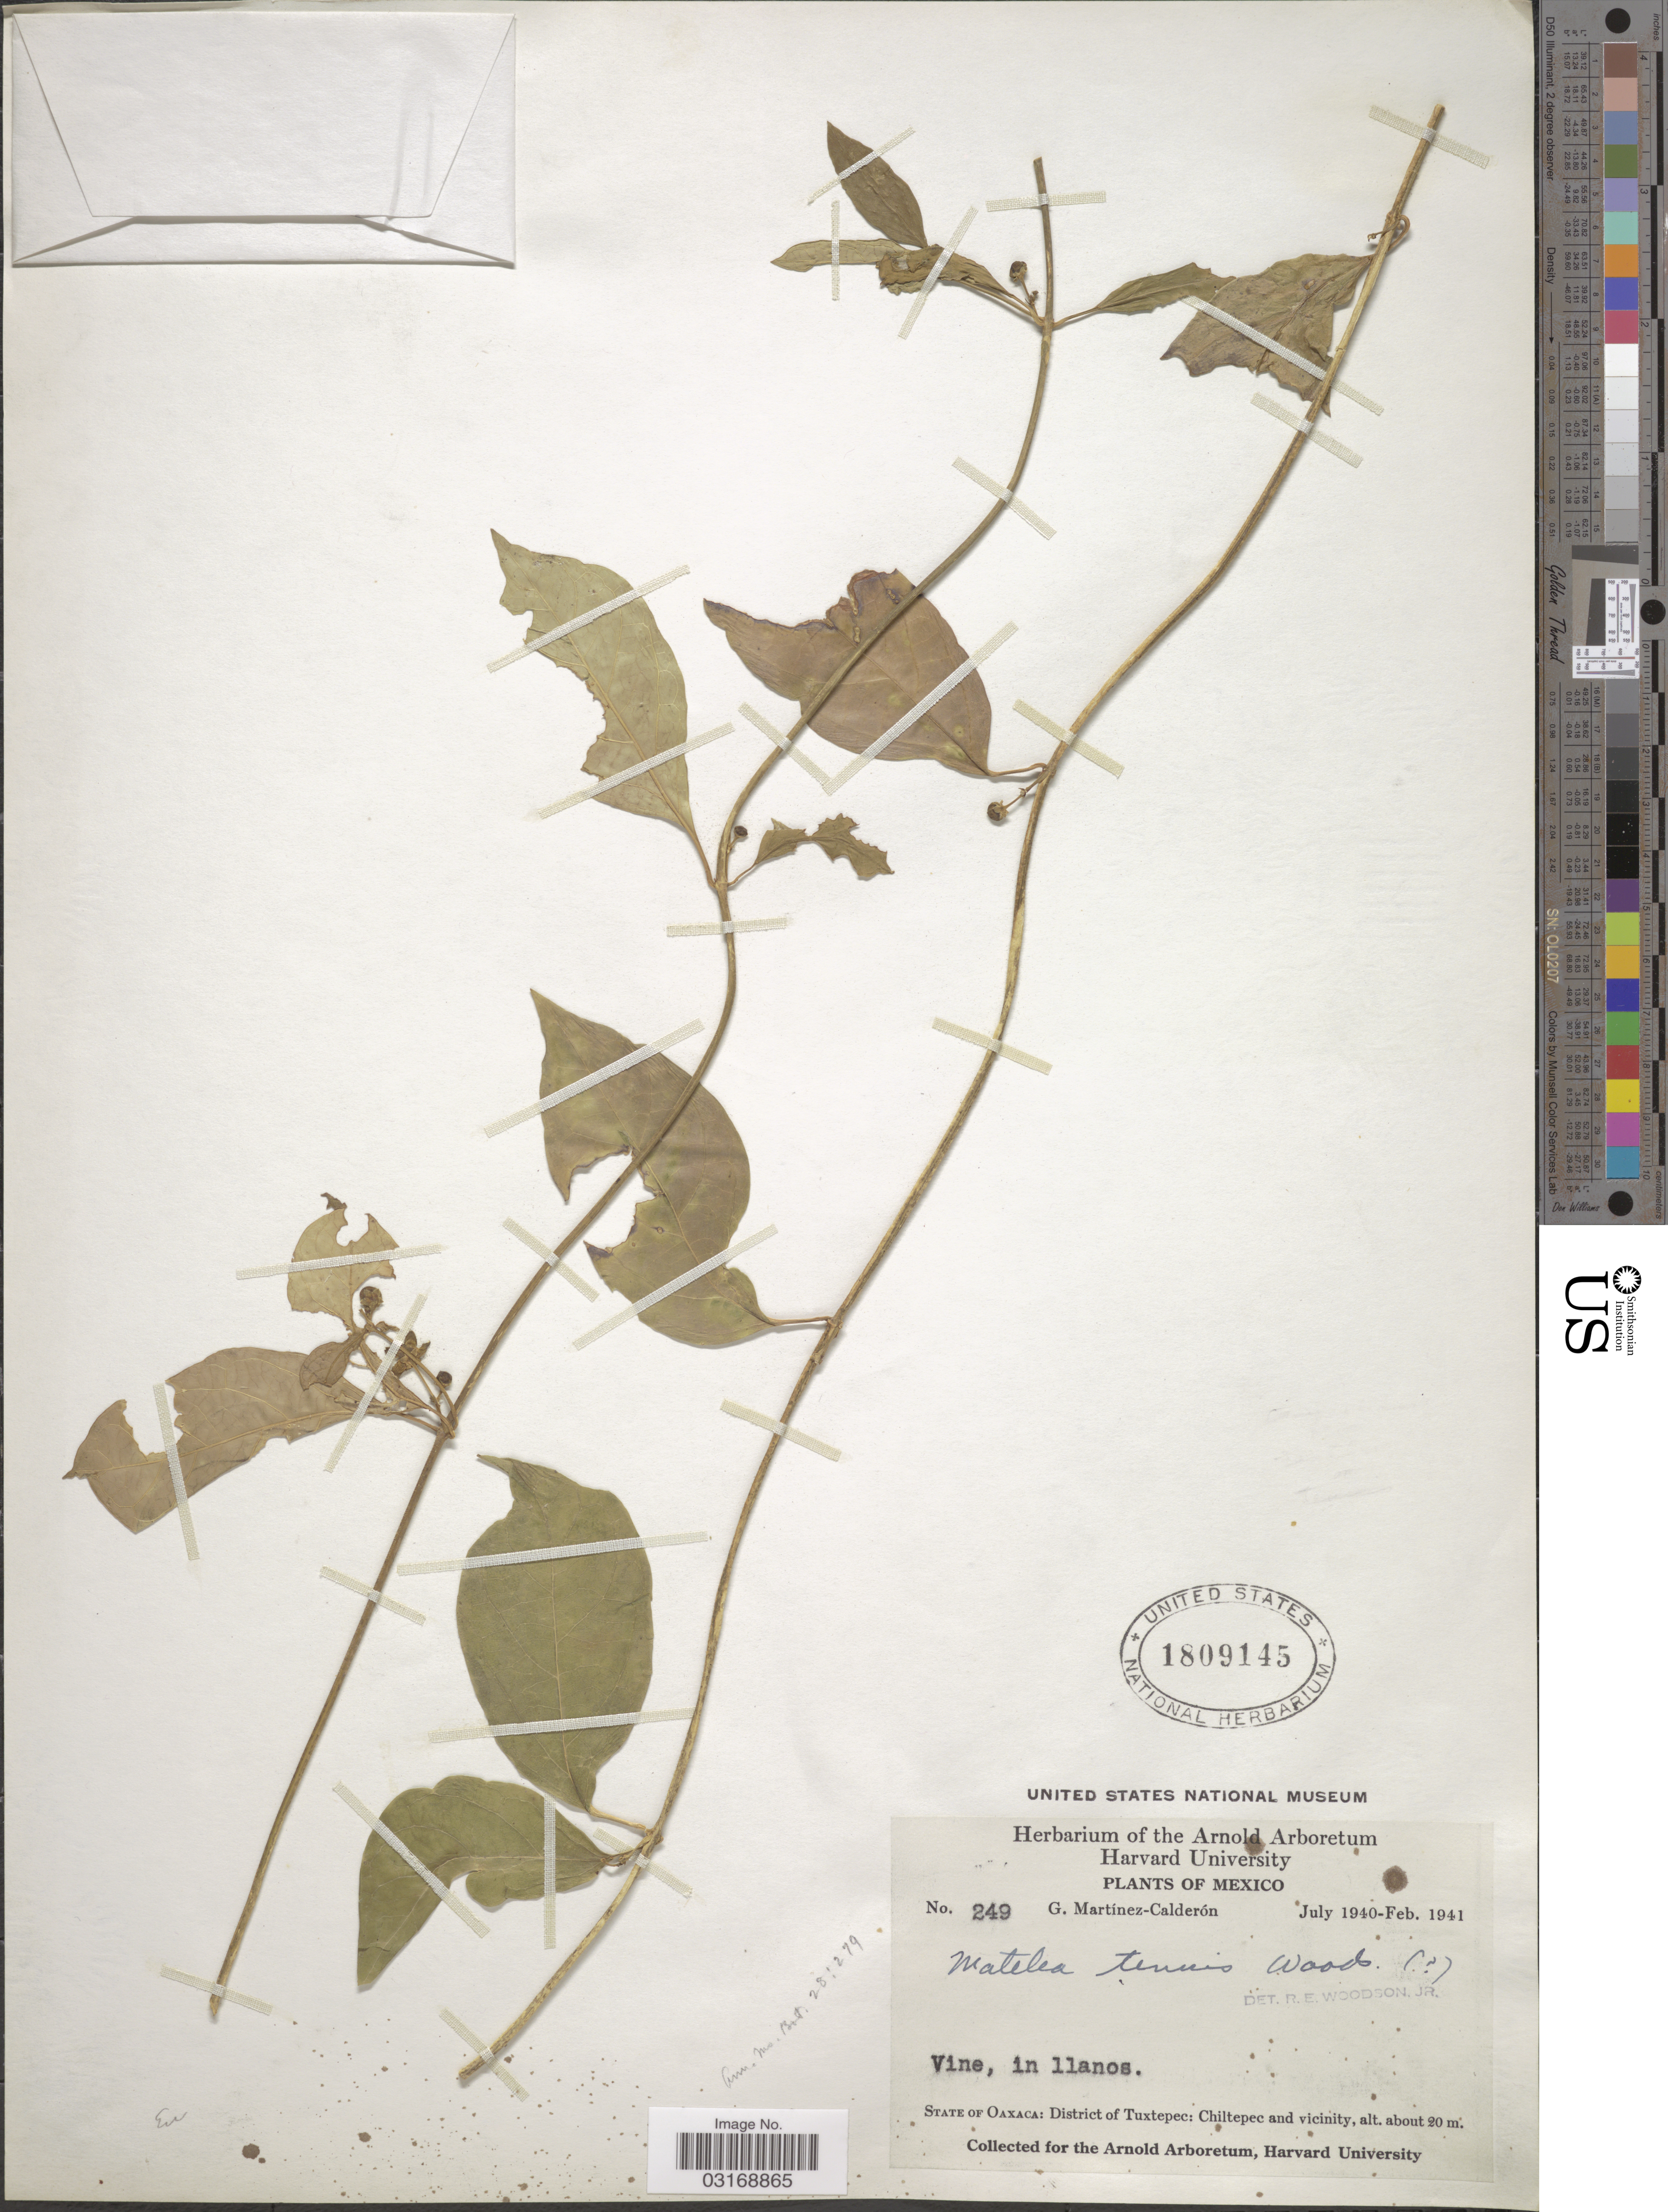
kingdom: Plantae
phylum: Tracheophyta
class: Magnoliopsida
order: Gentianales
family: Apocynaceae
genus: Matelea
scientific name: Matelea tenuis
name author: Woodson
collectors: G. Martínez Calderón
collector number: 249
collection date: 1940-07/1941-02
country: Mexico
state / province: Oaxaca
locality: District of Temascaltepec: Chiltepec and vicinity.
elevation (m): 20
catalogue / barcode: US 1809145